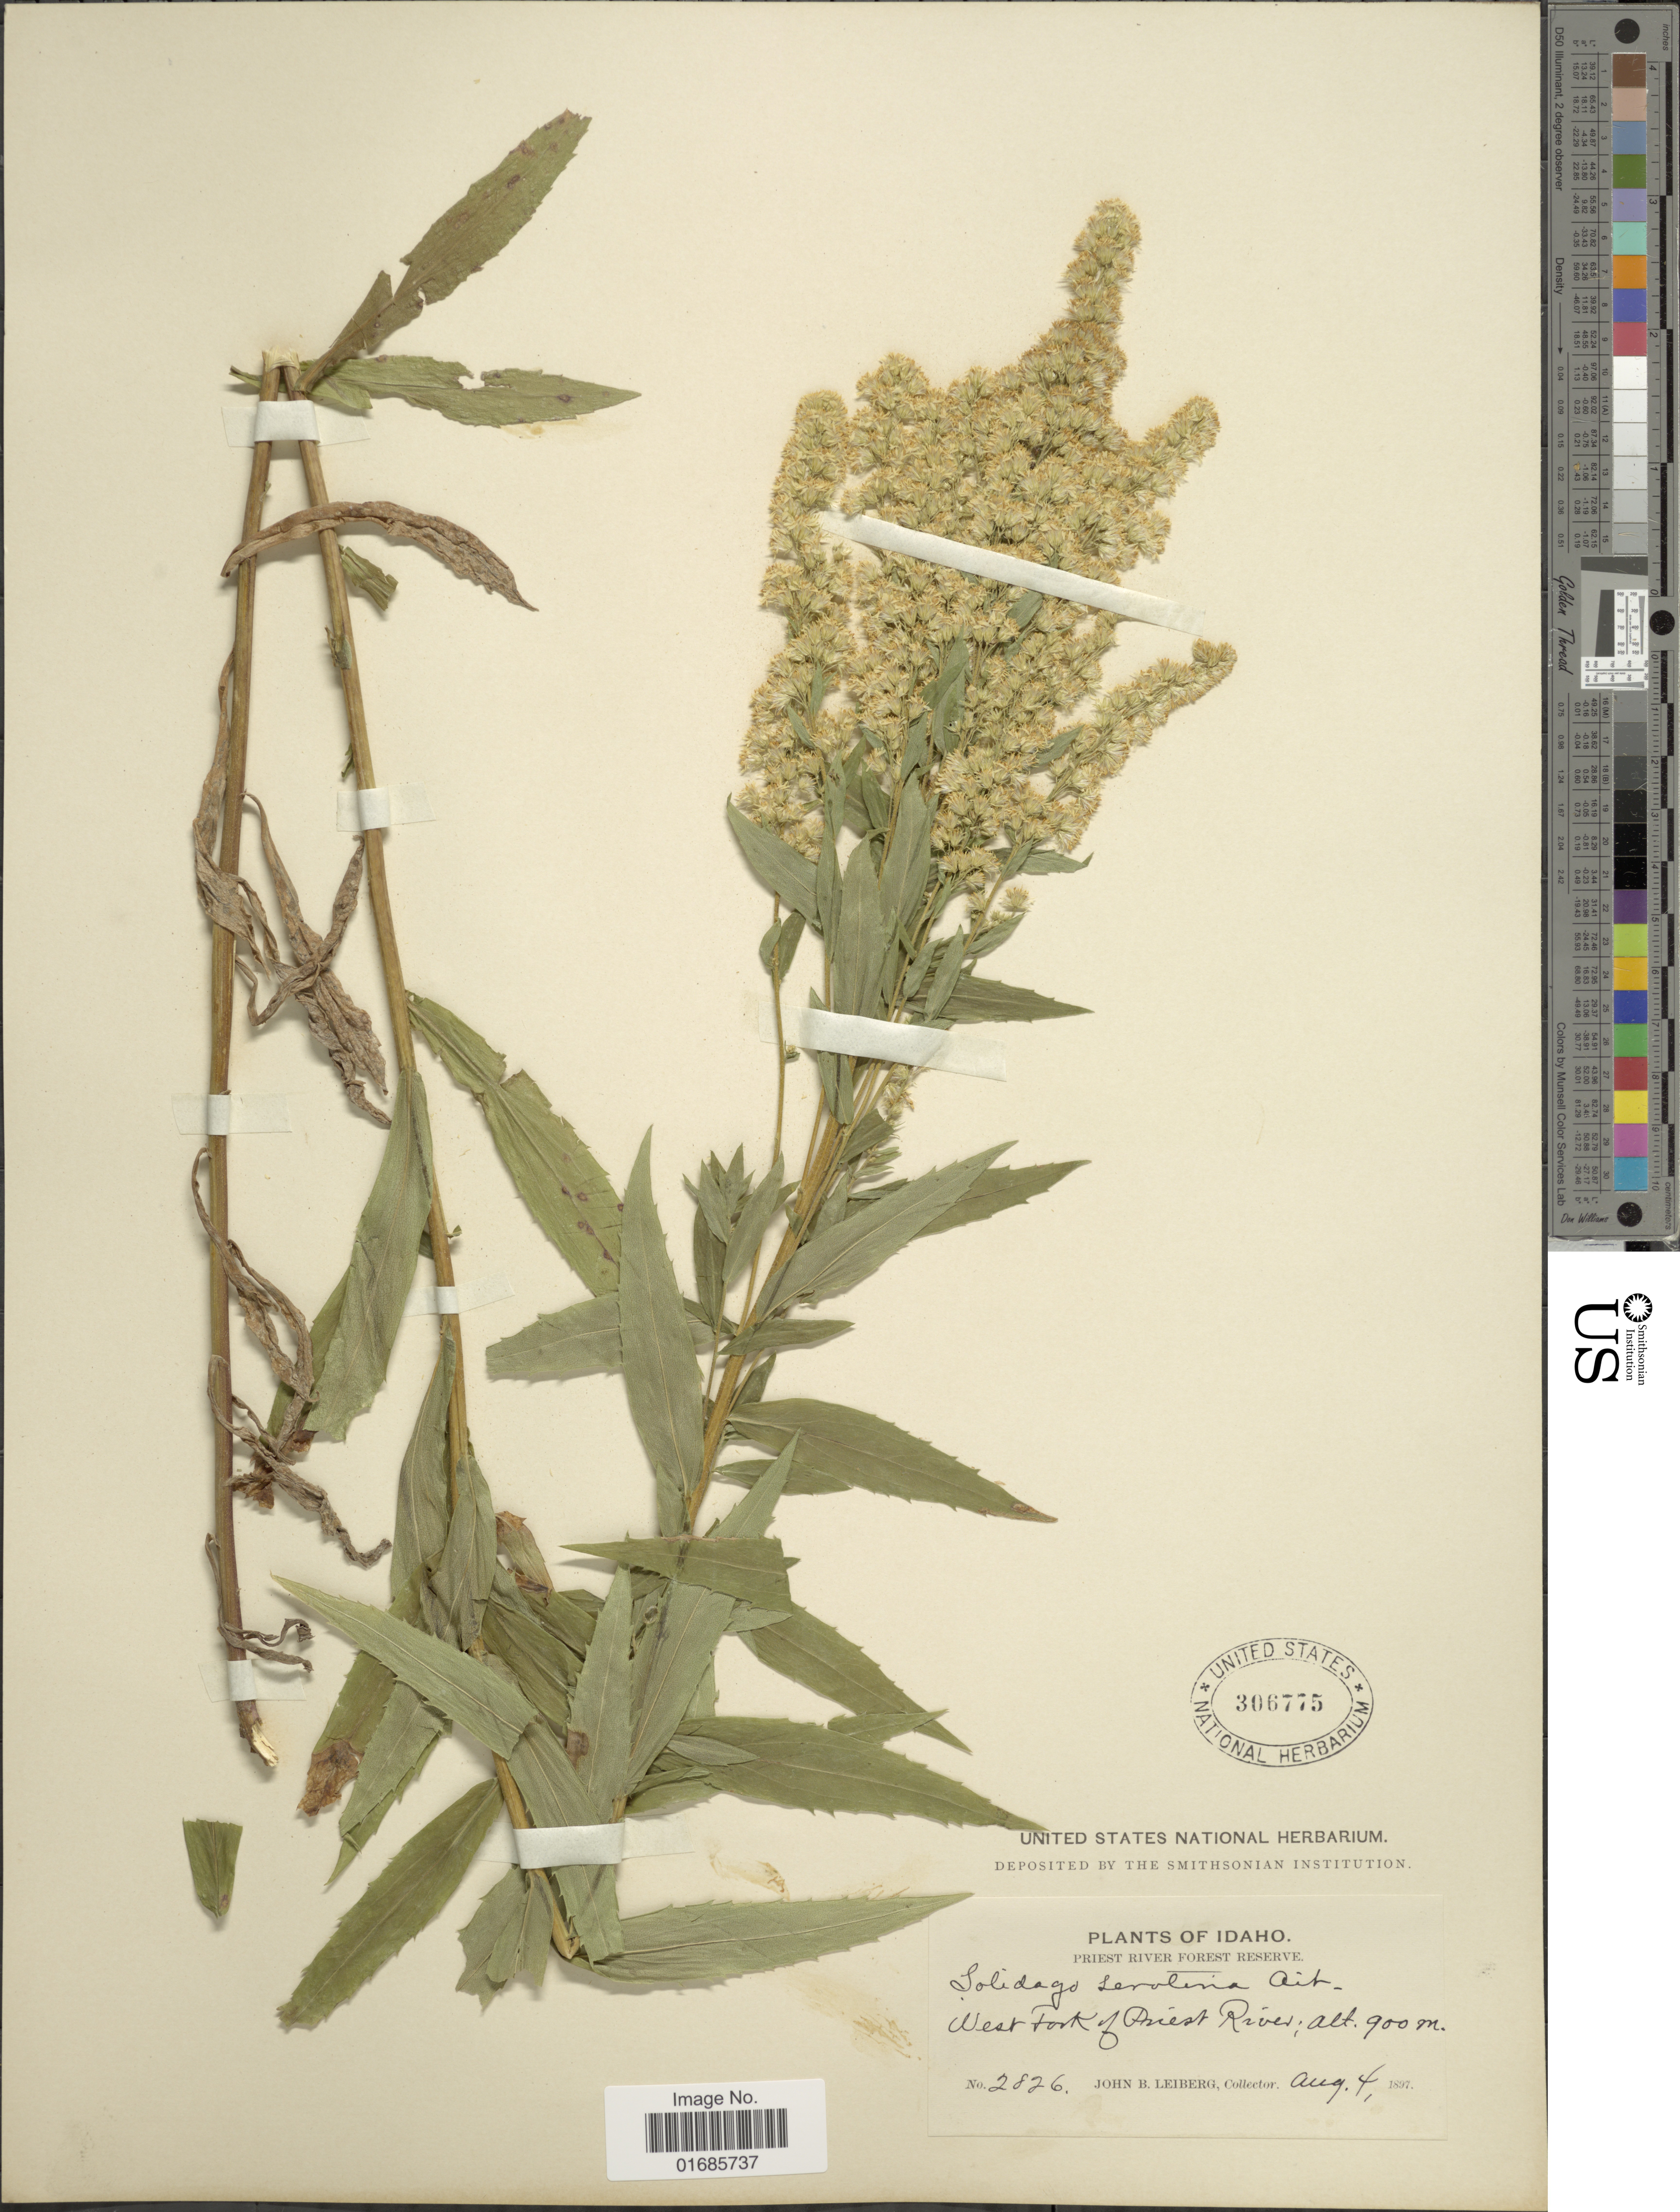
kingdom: Plantae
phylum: Tracheophyta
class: Magnoliopsida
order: Asterales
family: Asteraceae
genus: Solidago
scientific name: Solidago canadensis var. salebrosa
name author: (Piper) M.E. Jones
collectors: J. Leiberg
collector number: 2826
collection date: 1897-08-04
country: United States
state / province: Idaho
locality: Priest River Forest Reserve, West Fork of Priest River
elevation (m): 900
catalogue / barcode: US 306775